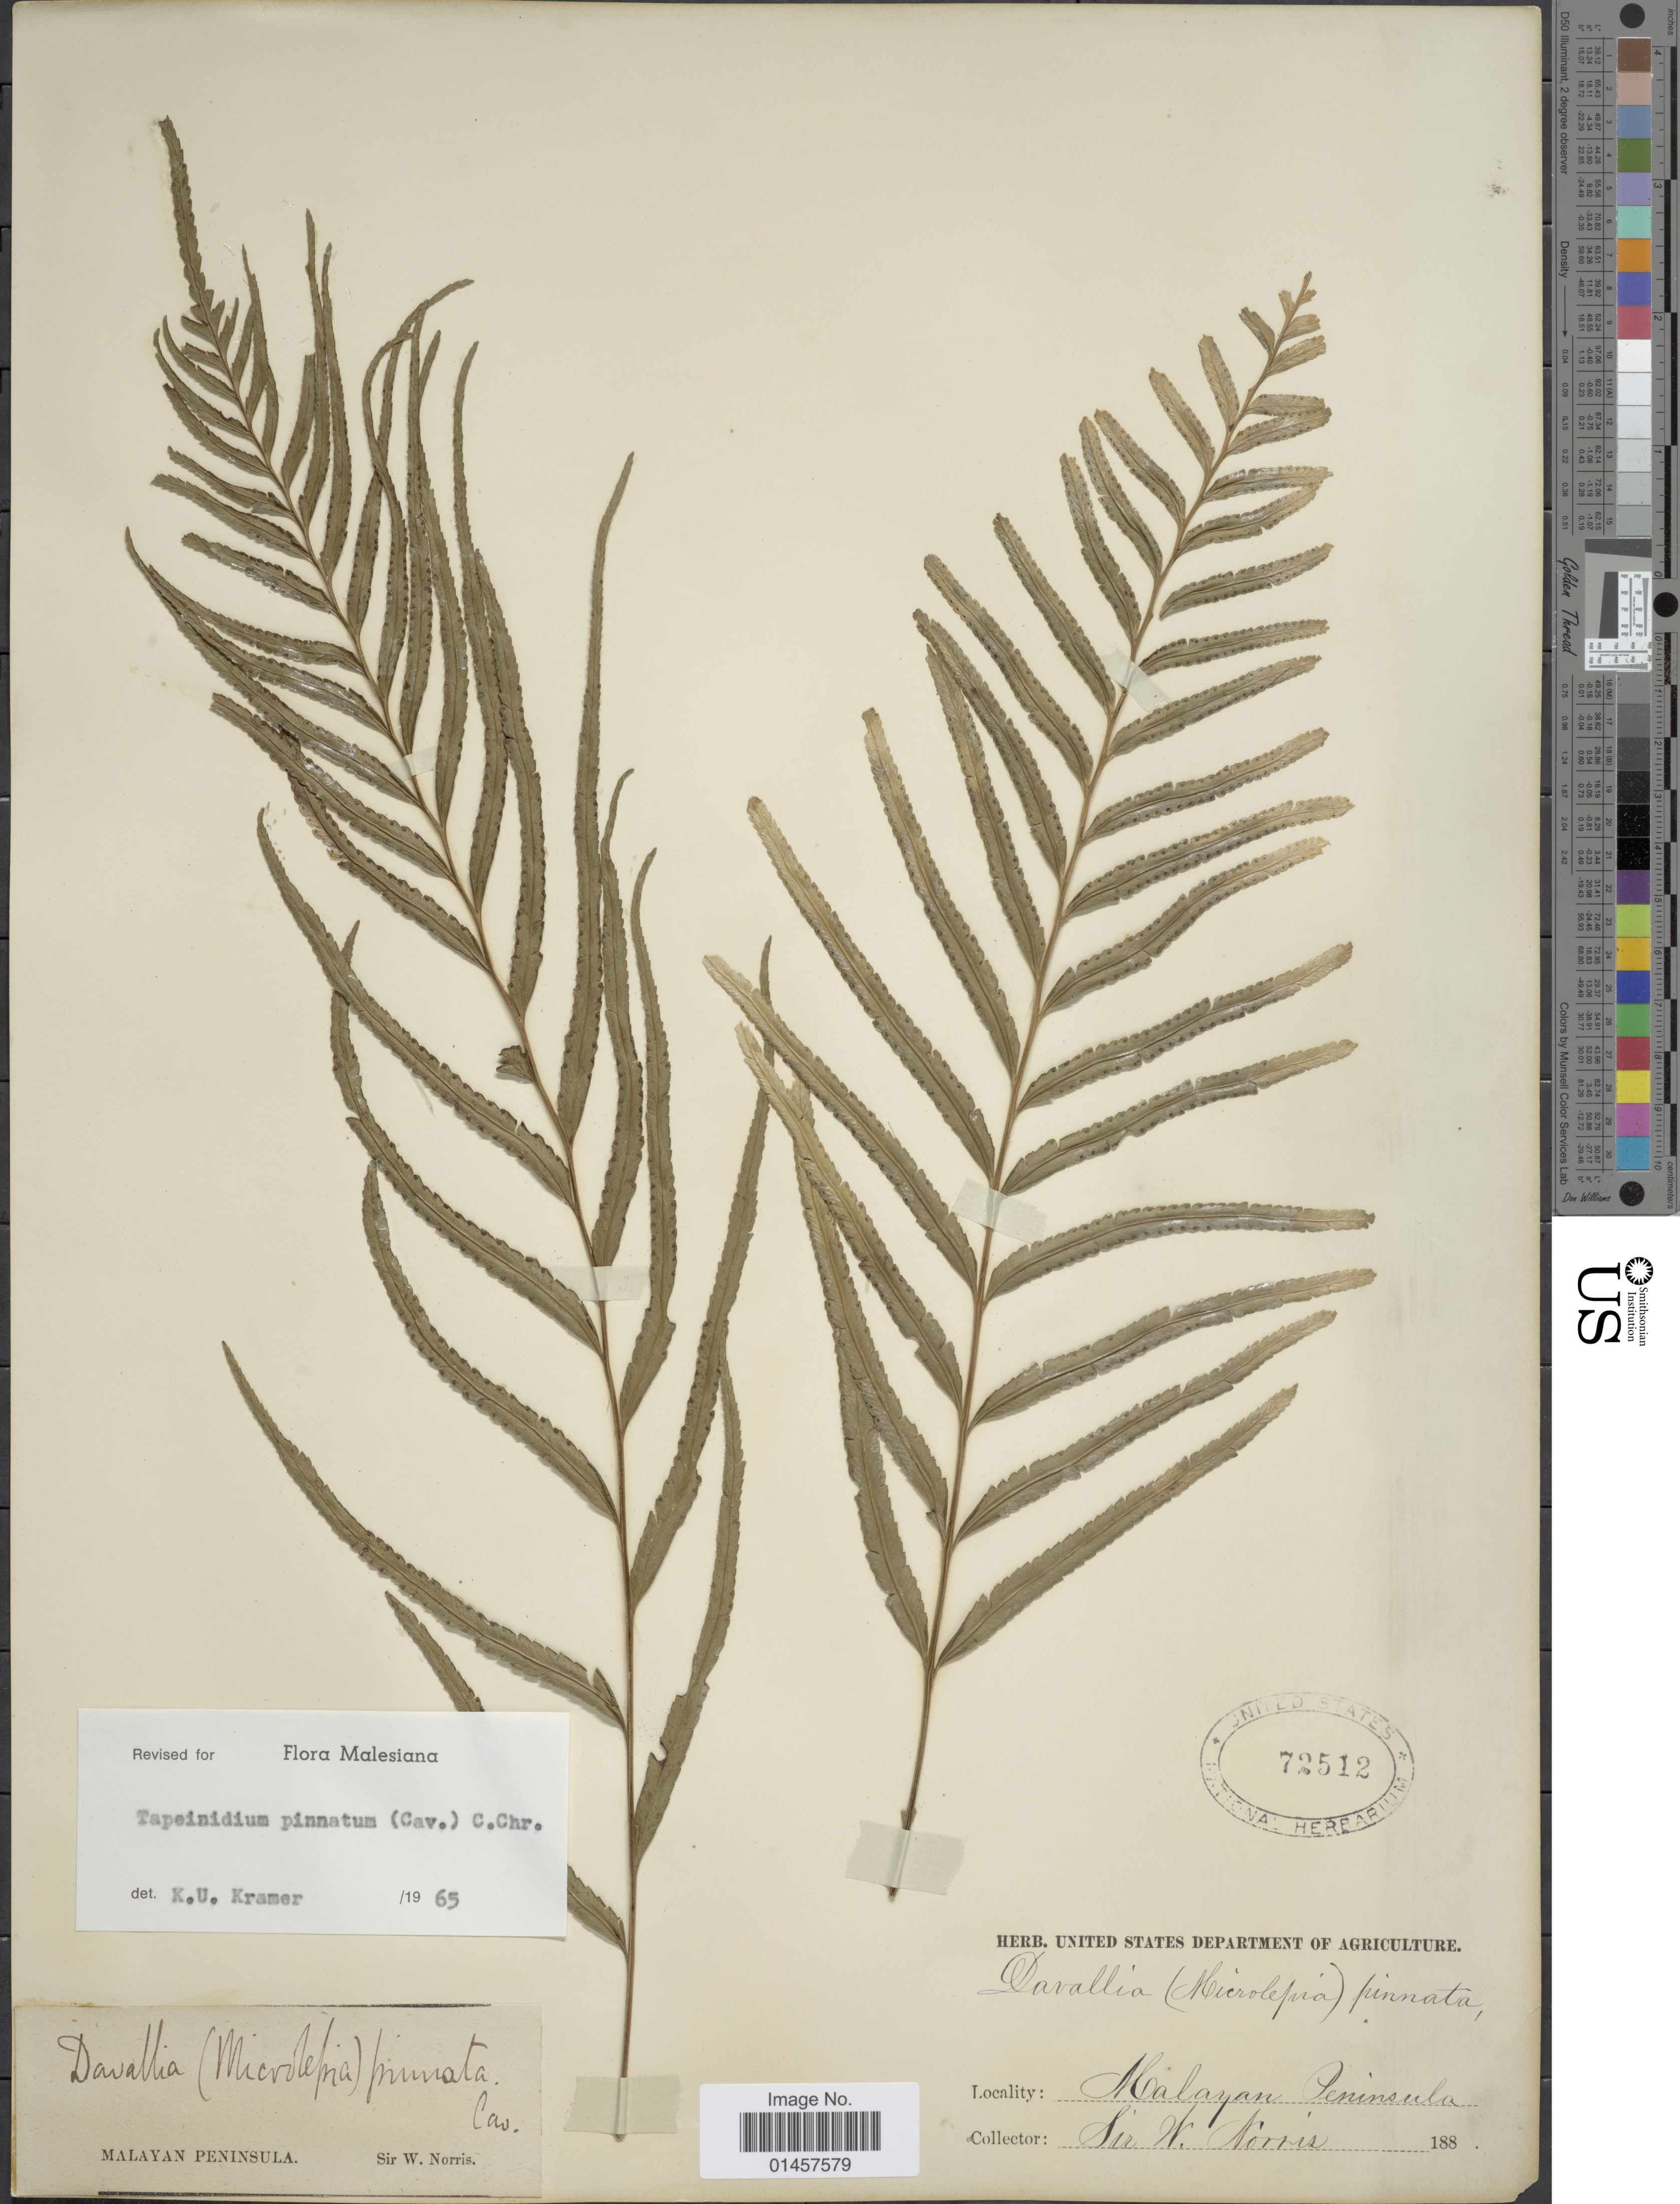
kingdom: Plantae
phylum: Tracheophyta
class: Polypodiopsida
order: Polypodiales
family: Lindsaeaceae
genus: Tapeinidium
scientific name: Tapeinidium pinnatum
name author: (Cav.) C. Chr.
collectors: W. Norris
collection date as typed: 188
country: Malaysia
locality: Malayan Peninsula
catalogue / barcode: US 72512